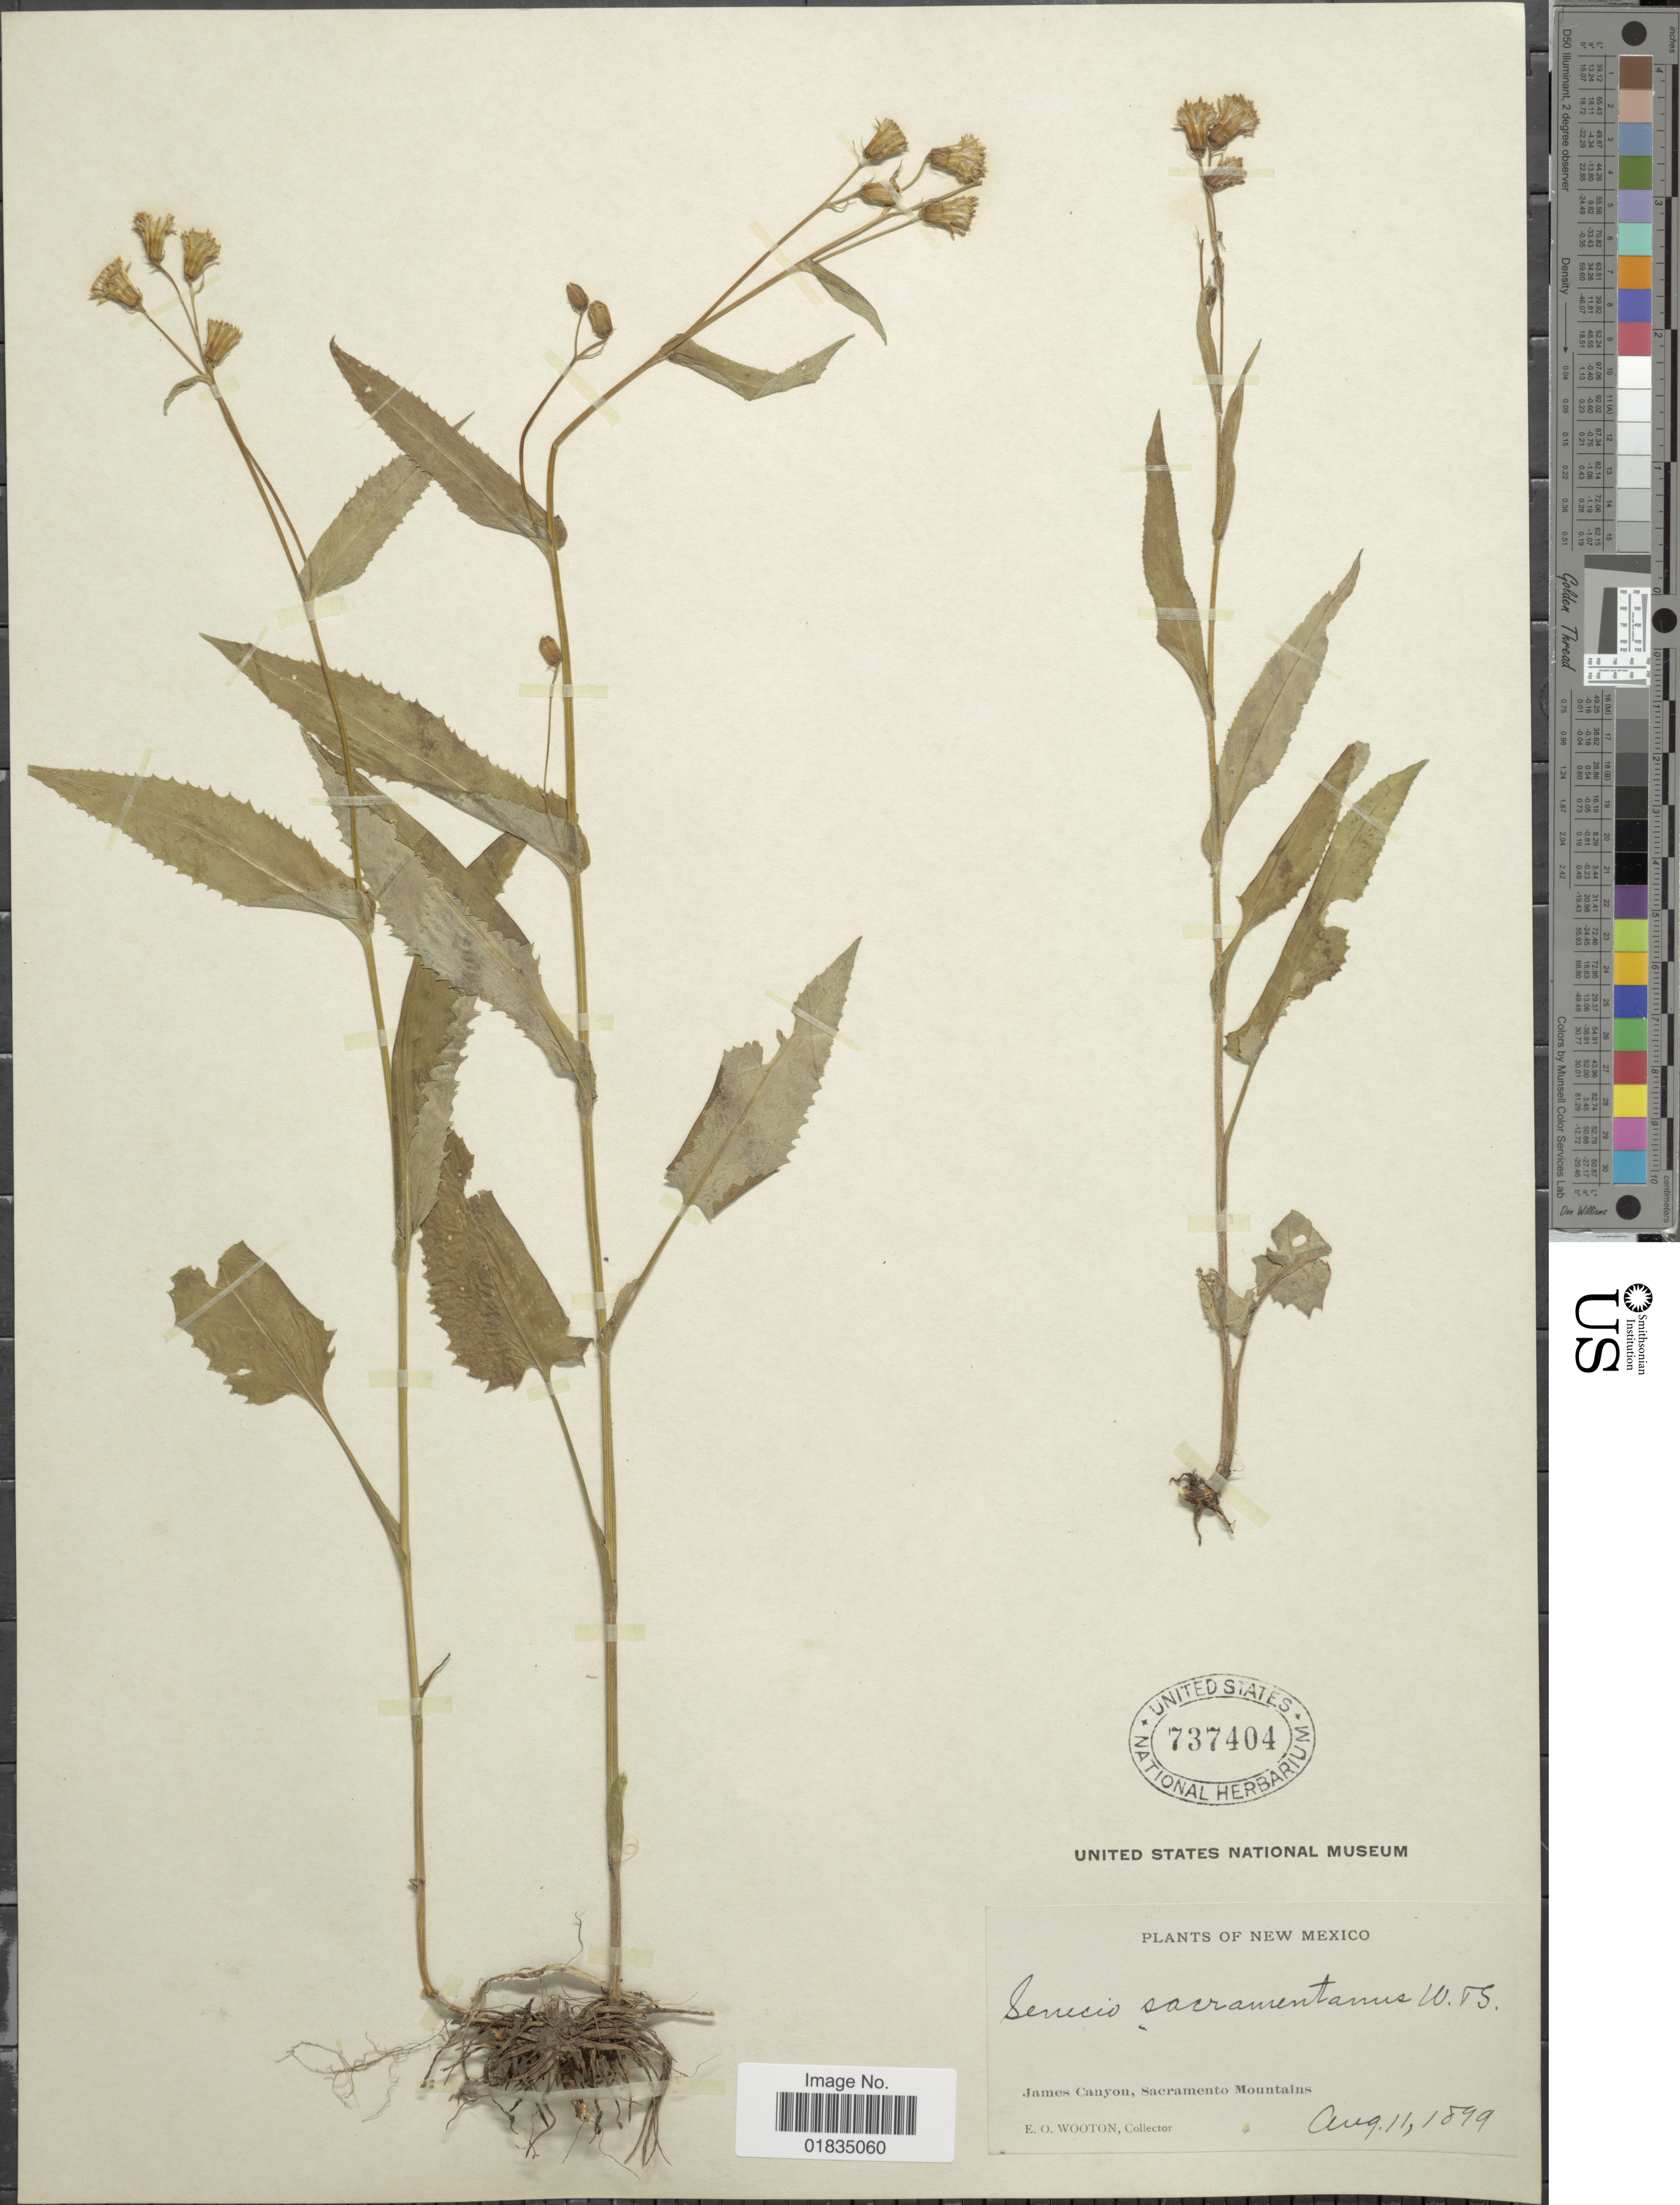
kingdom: Plantae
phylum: Tracheophyta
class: Magnoliopsida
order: Asterales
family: Asteraceae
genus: Senecio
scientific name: Senecio sacramentanus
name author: Wooton & Standl.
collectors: E. O. Wooton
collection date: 1899-08-11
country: United States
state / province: New Mexico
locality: James Canyon, Sacramento Mountains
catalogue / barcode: US 737404